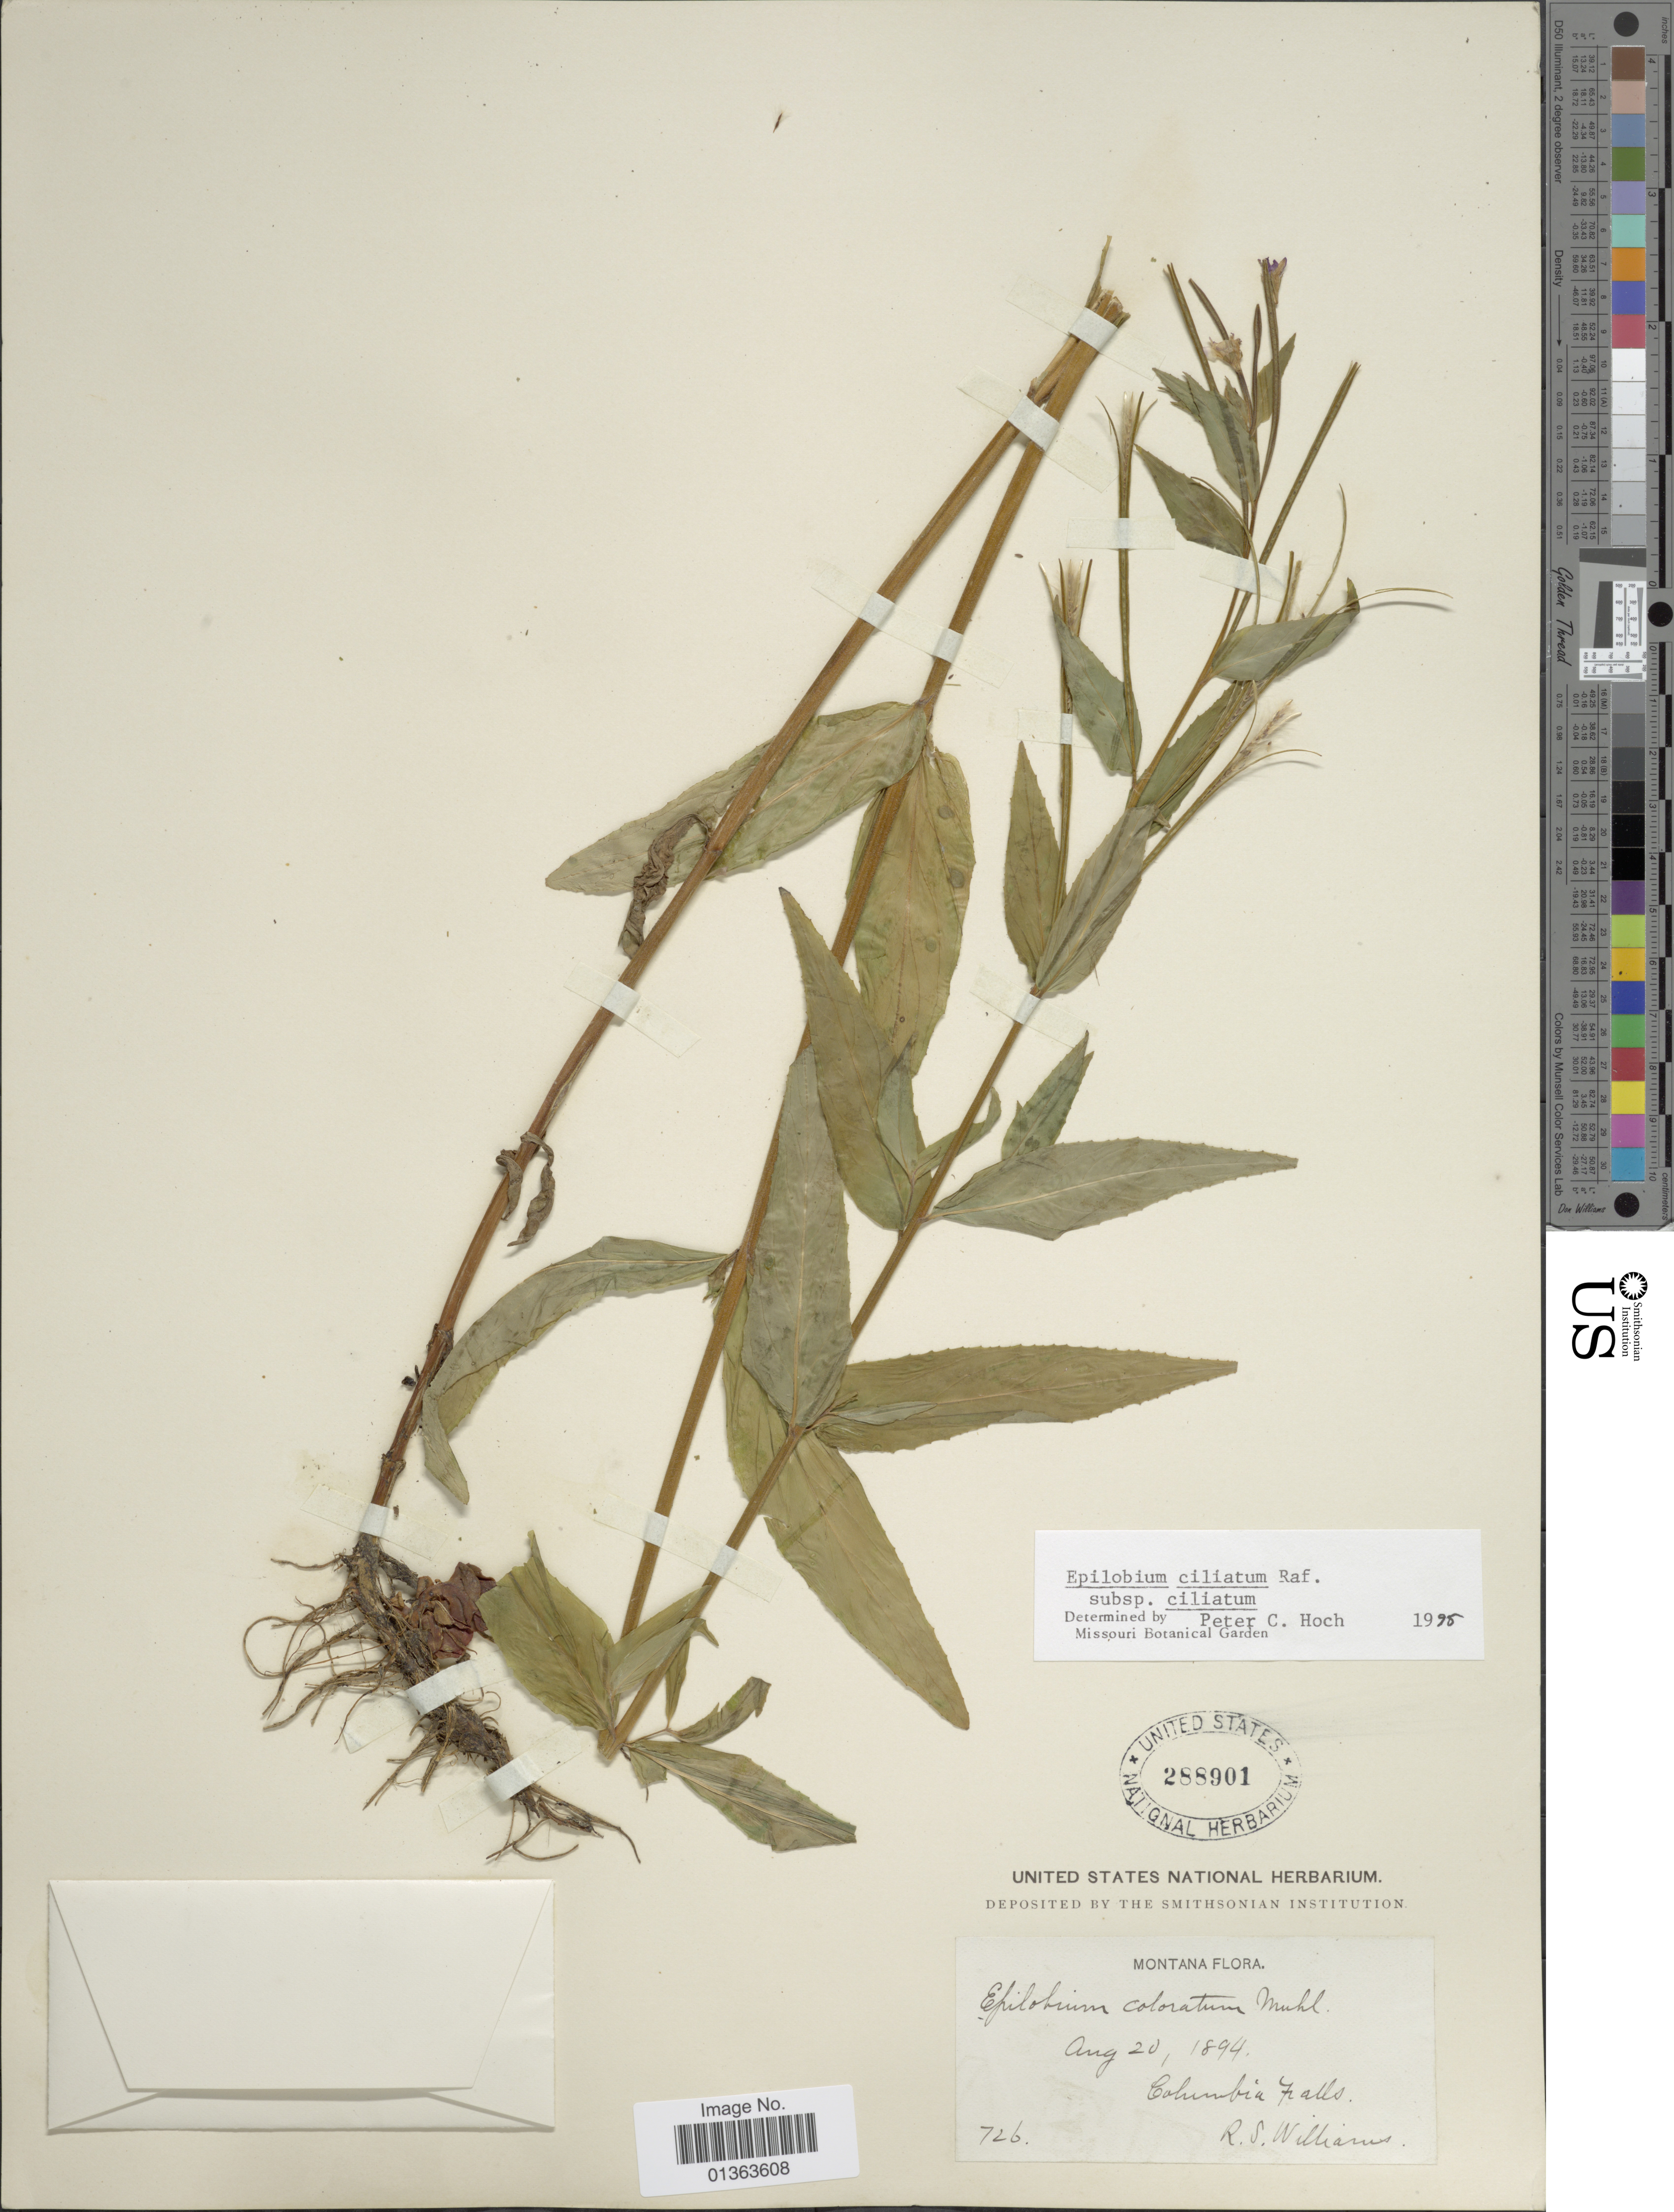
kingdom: Plantae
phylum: Tracheophyta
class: Magnoliopsida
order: Myrtales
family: Onagraceae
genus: Epilobium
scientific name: Epilobium ciliatum subsp. ciliatum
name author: Raf.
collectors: R. S. Williams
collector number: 726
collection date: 1894-08-20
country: United States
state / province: Montana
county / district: Flathead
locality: Columbia Falls.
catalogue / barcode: US 288901